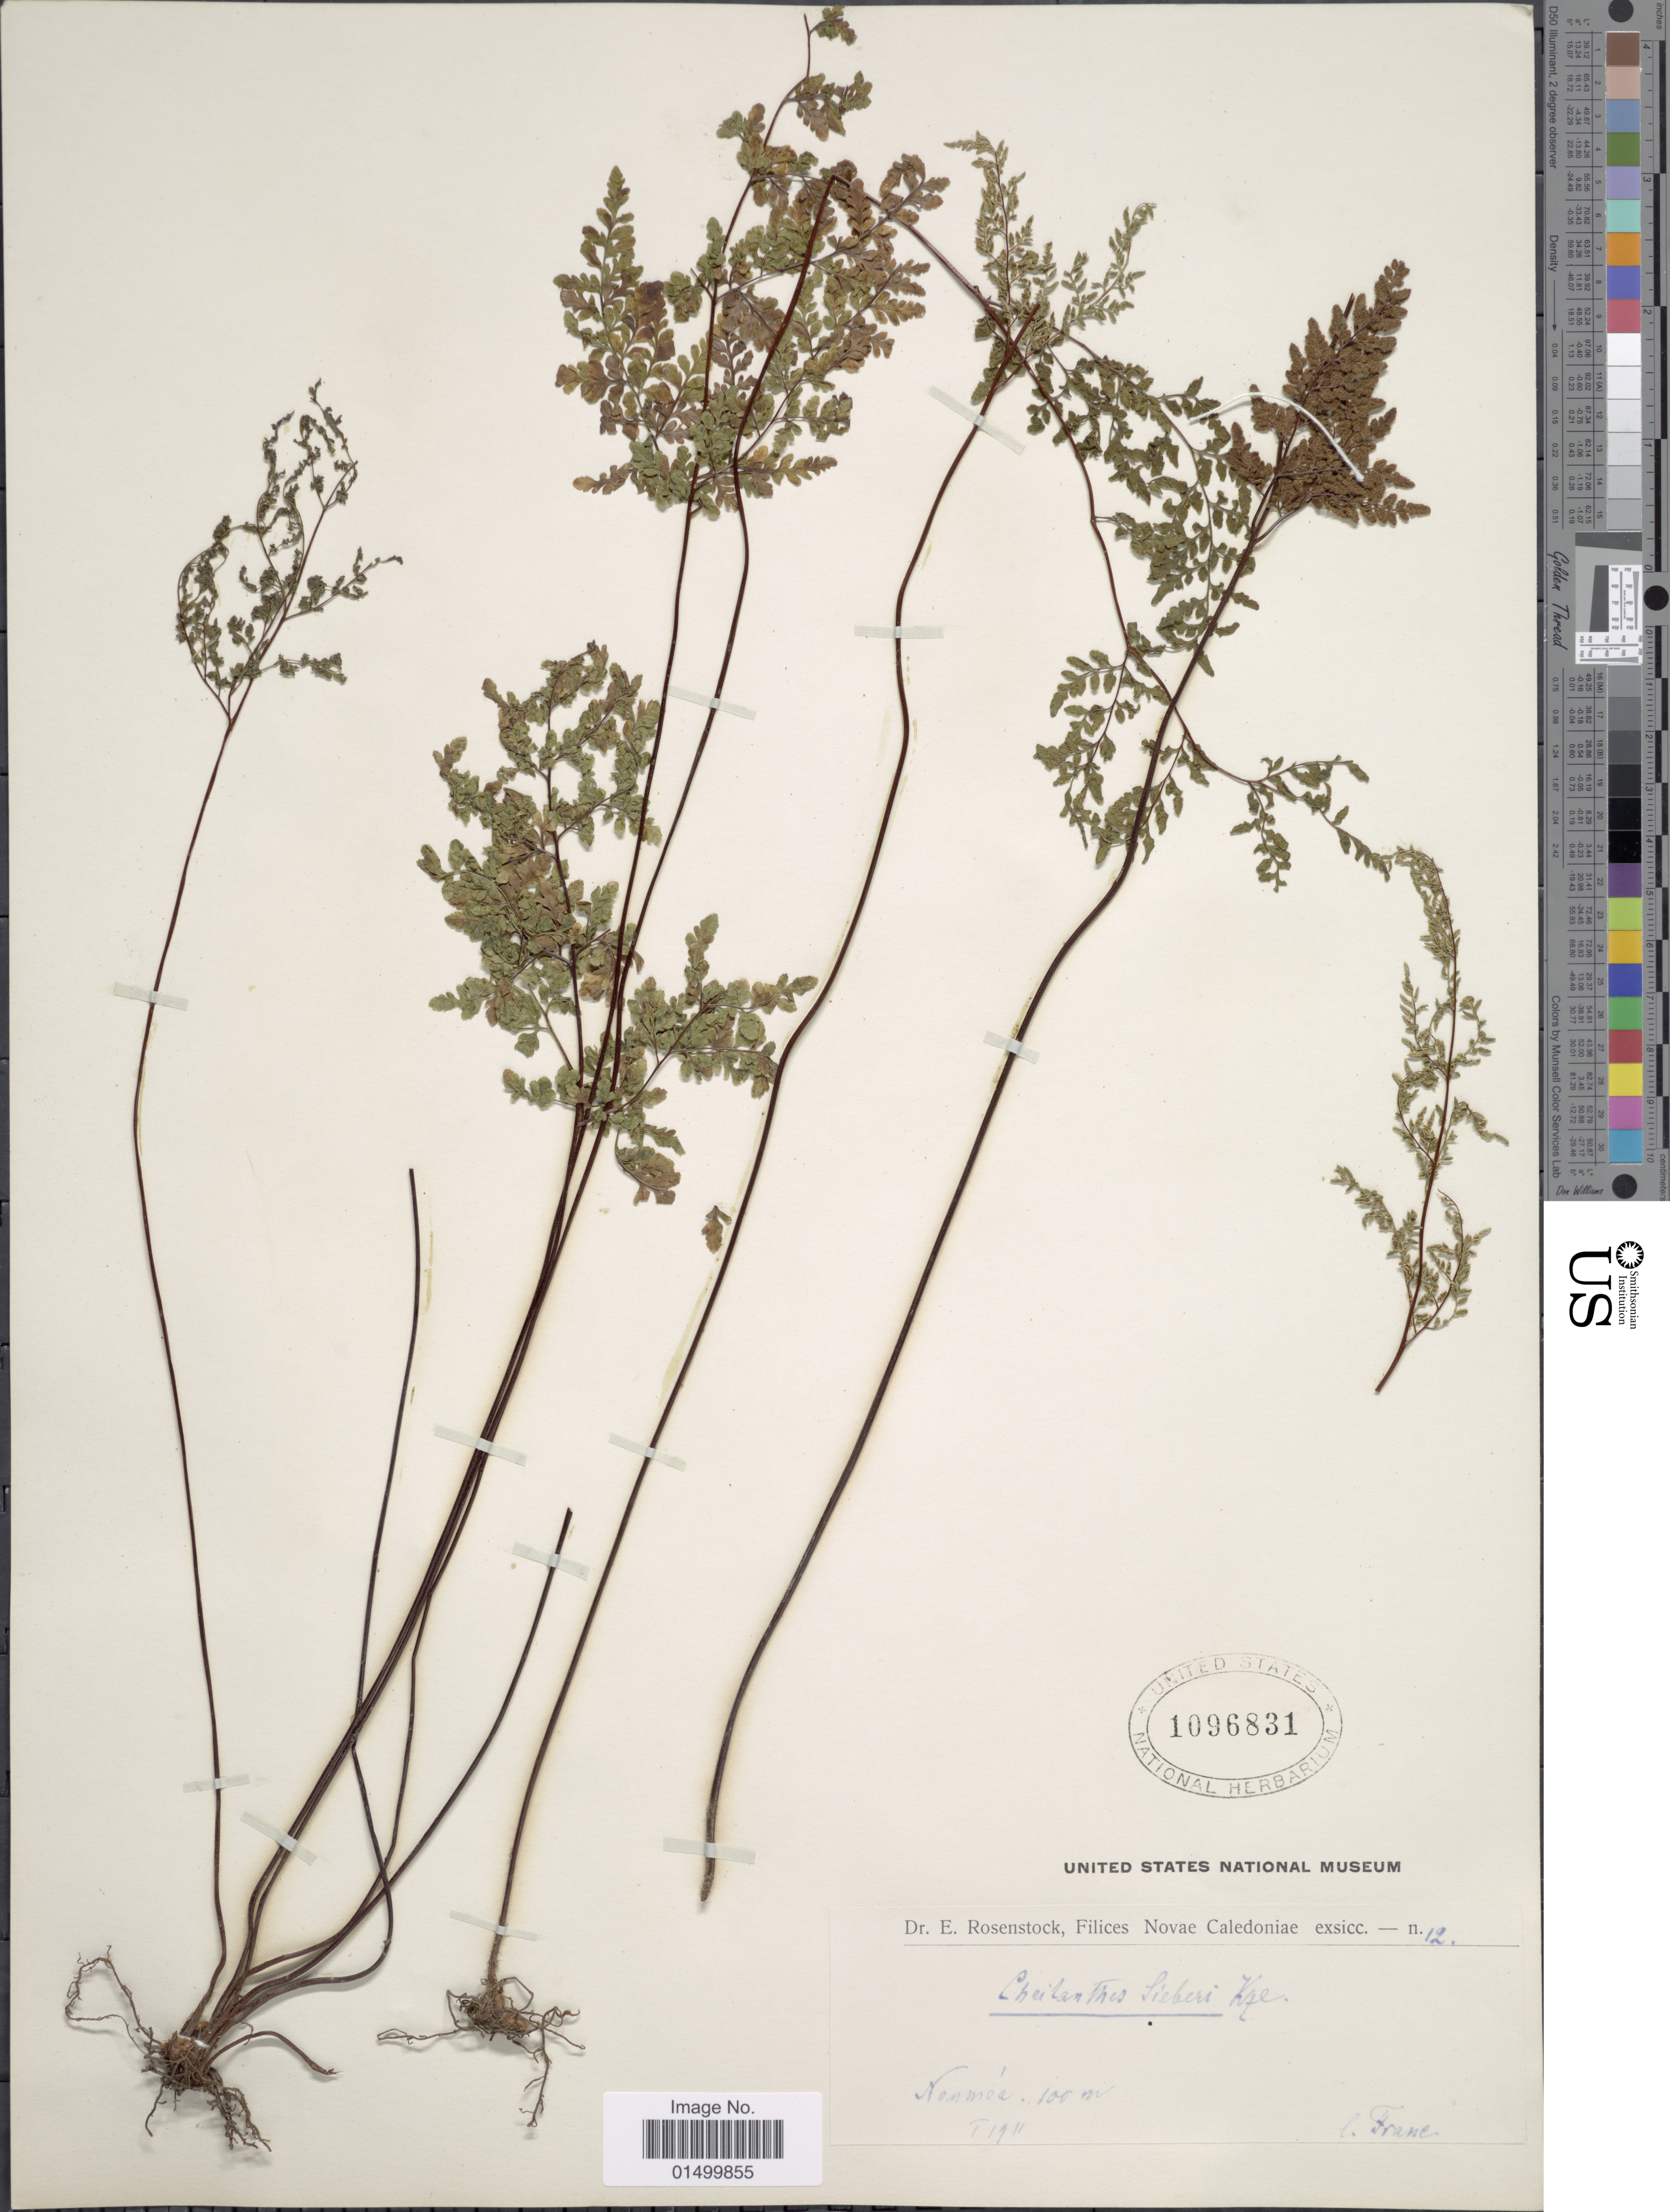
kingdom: Plantae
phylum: Tracheophyta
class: Polypodiopsida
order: Polypodiales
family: Pteridaceae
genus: Cheilanthes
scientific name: Cheilanthes humilis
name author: (G. Forst.) P.S. Green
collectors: I. Franc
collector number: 12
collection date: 1911-01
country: New Caledonia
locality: Noumea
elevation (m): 100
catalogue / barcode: US 1096831